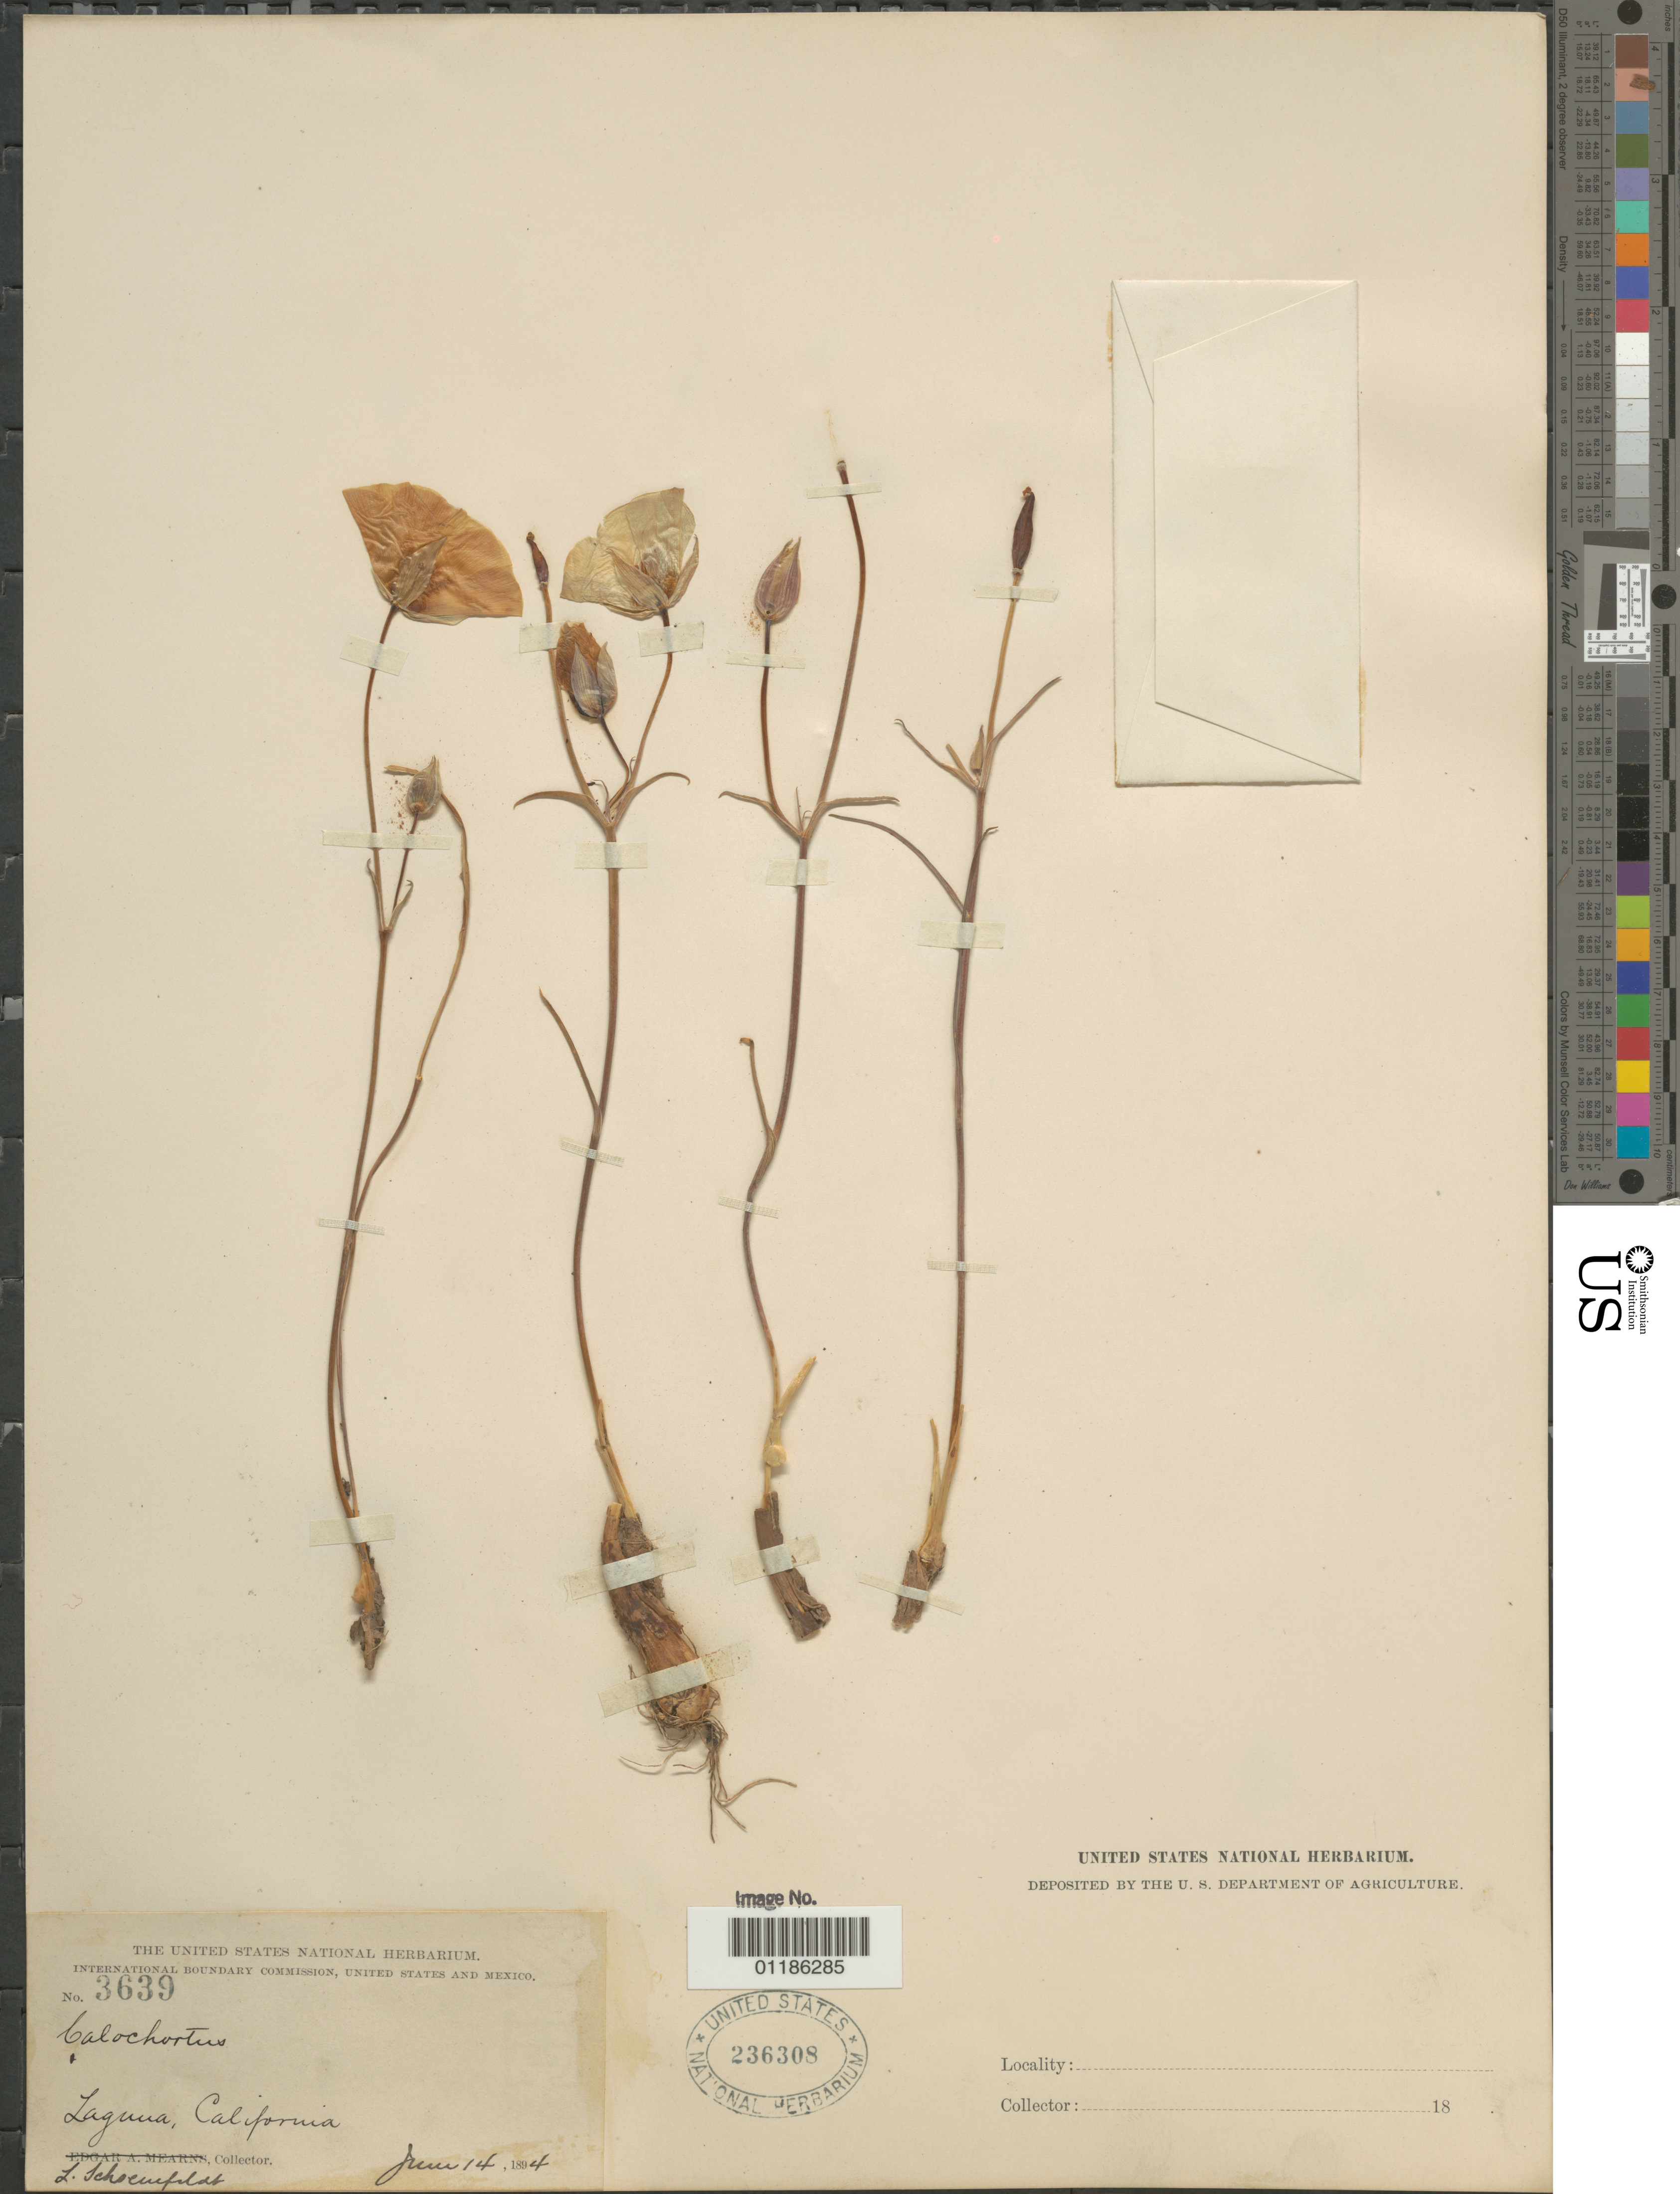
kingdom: Plantae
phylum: Tracheophyta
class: Liliopsida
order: Liliales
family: Liliaceae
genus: Calochortus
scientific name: Calochortus sp.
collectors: L. Schoenfeldt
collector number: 3639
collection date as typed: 14 Jun 1894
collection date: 1894-06-14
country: United States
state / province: California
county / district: Orange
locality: Laguna.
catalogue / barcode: US 236308